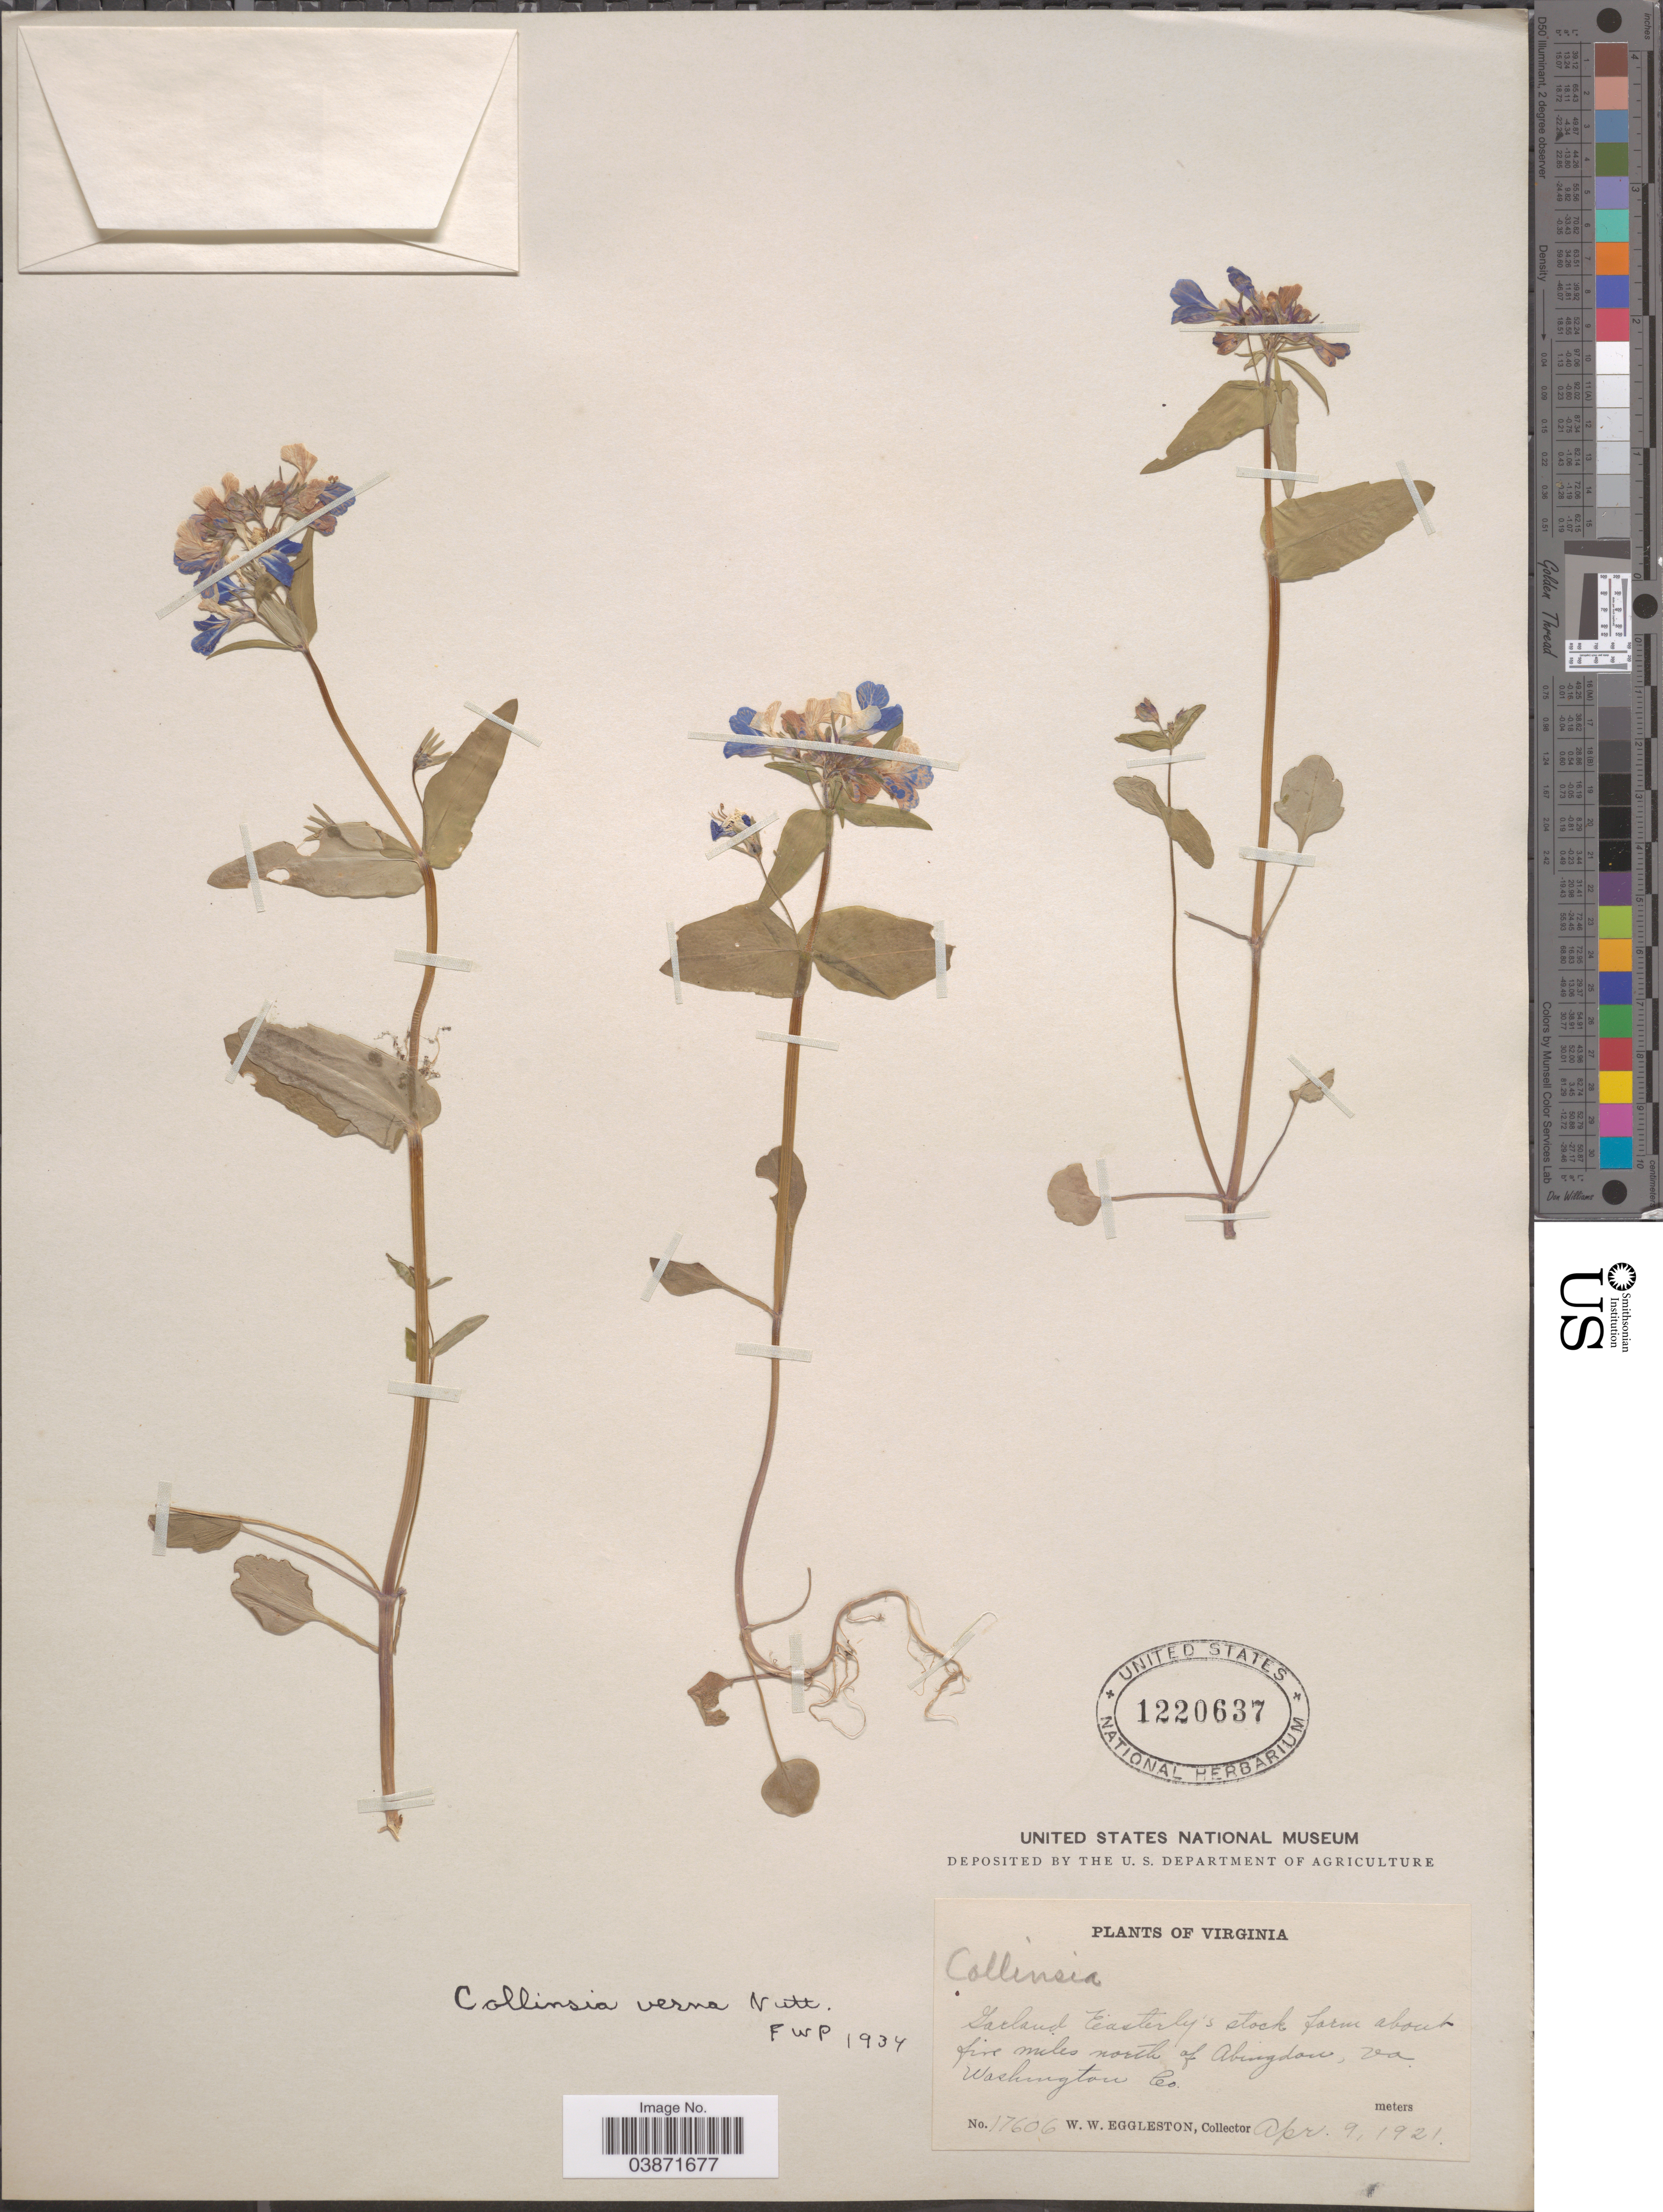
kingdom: Plantae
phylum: Tracheophyta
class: Magnoliopsida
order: Lamiales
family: Plantaginaceae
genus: Collinsia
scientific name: Collinsia verna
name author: Nutt.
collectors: W. W. Eggleston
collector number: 17606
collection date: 1921-04-09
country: United States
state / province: Virginia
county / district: Washington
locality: Garland Easterly's stock farm about five miles north of Abingdan. Washington Co.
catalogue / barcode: US 1220637